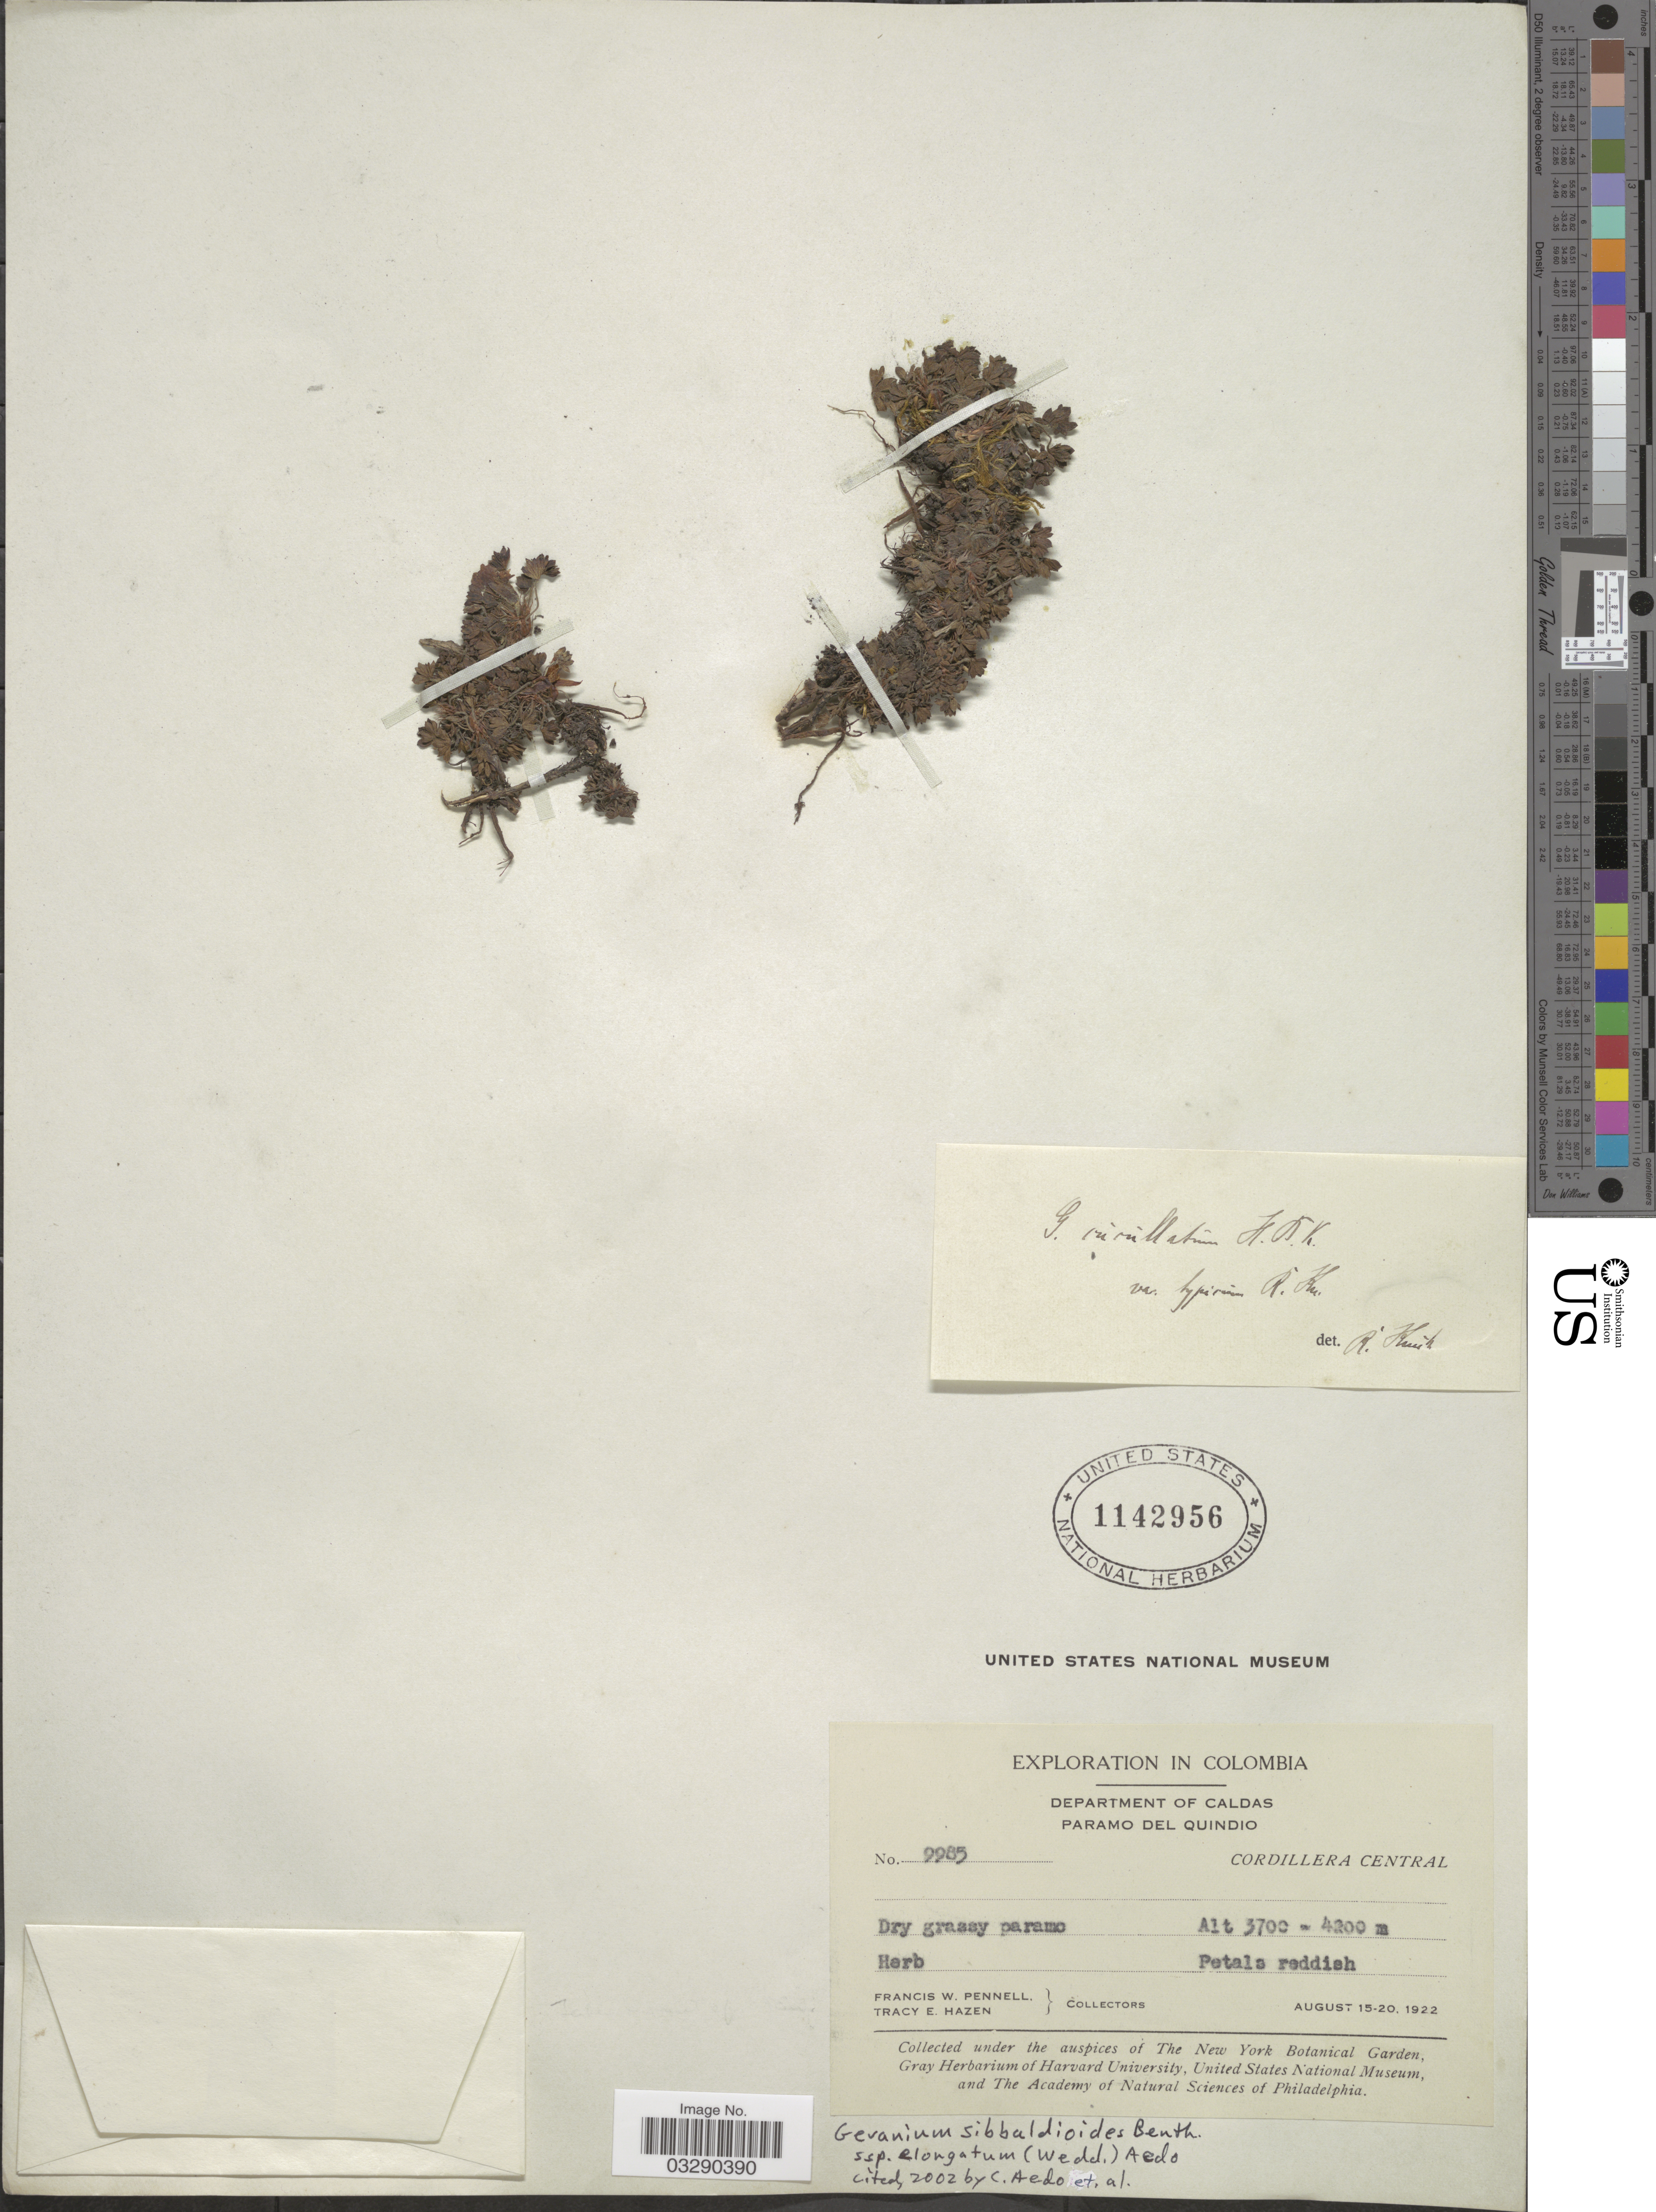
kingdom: Plantae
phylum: Tracheophyta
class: Magnoliopsida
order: Geraniales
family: Geraniaceae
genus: Geranium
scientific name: Geranium sibbaldioides subsp. elongatum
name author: (Wedd.) Aedo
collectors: F. W. Pennell & T. E. Hazen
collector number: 9985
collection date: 1922-08-15/1922-08-20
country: Colombia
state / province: Caldas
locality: Department of Caldas. Paramo del Quindio. Cordillera Central.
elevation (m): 3700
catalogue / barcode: US 1142956